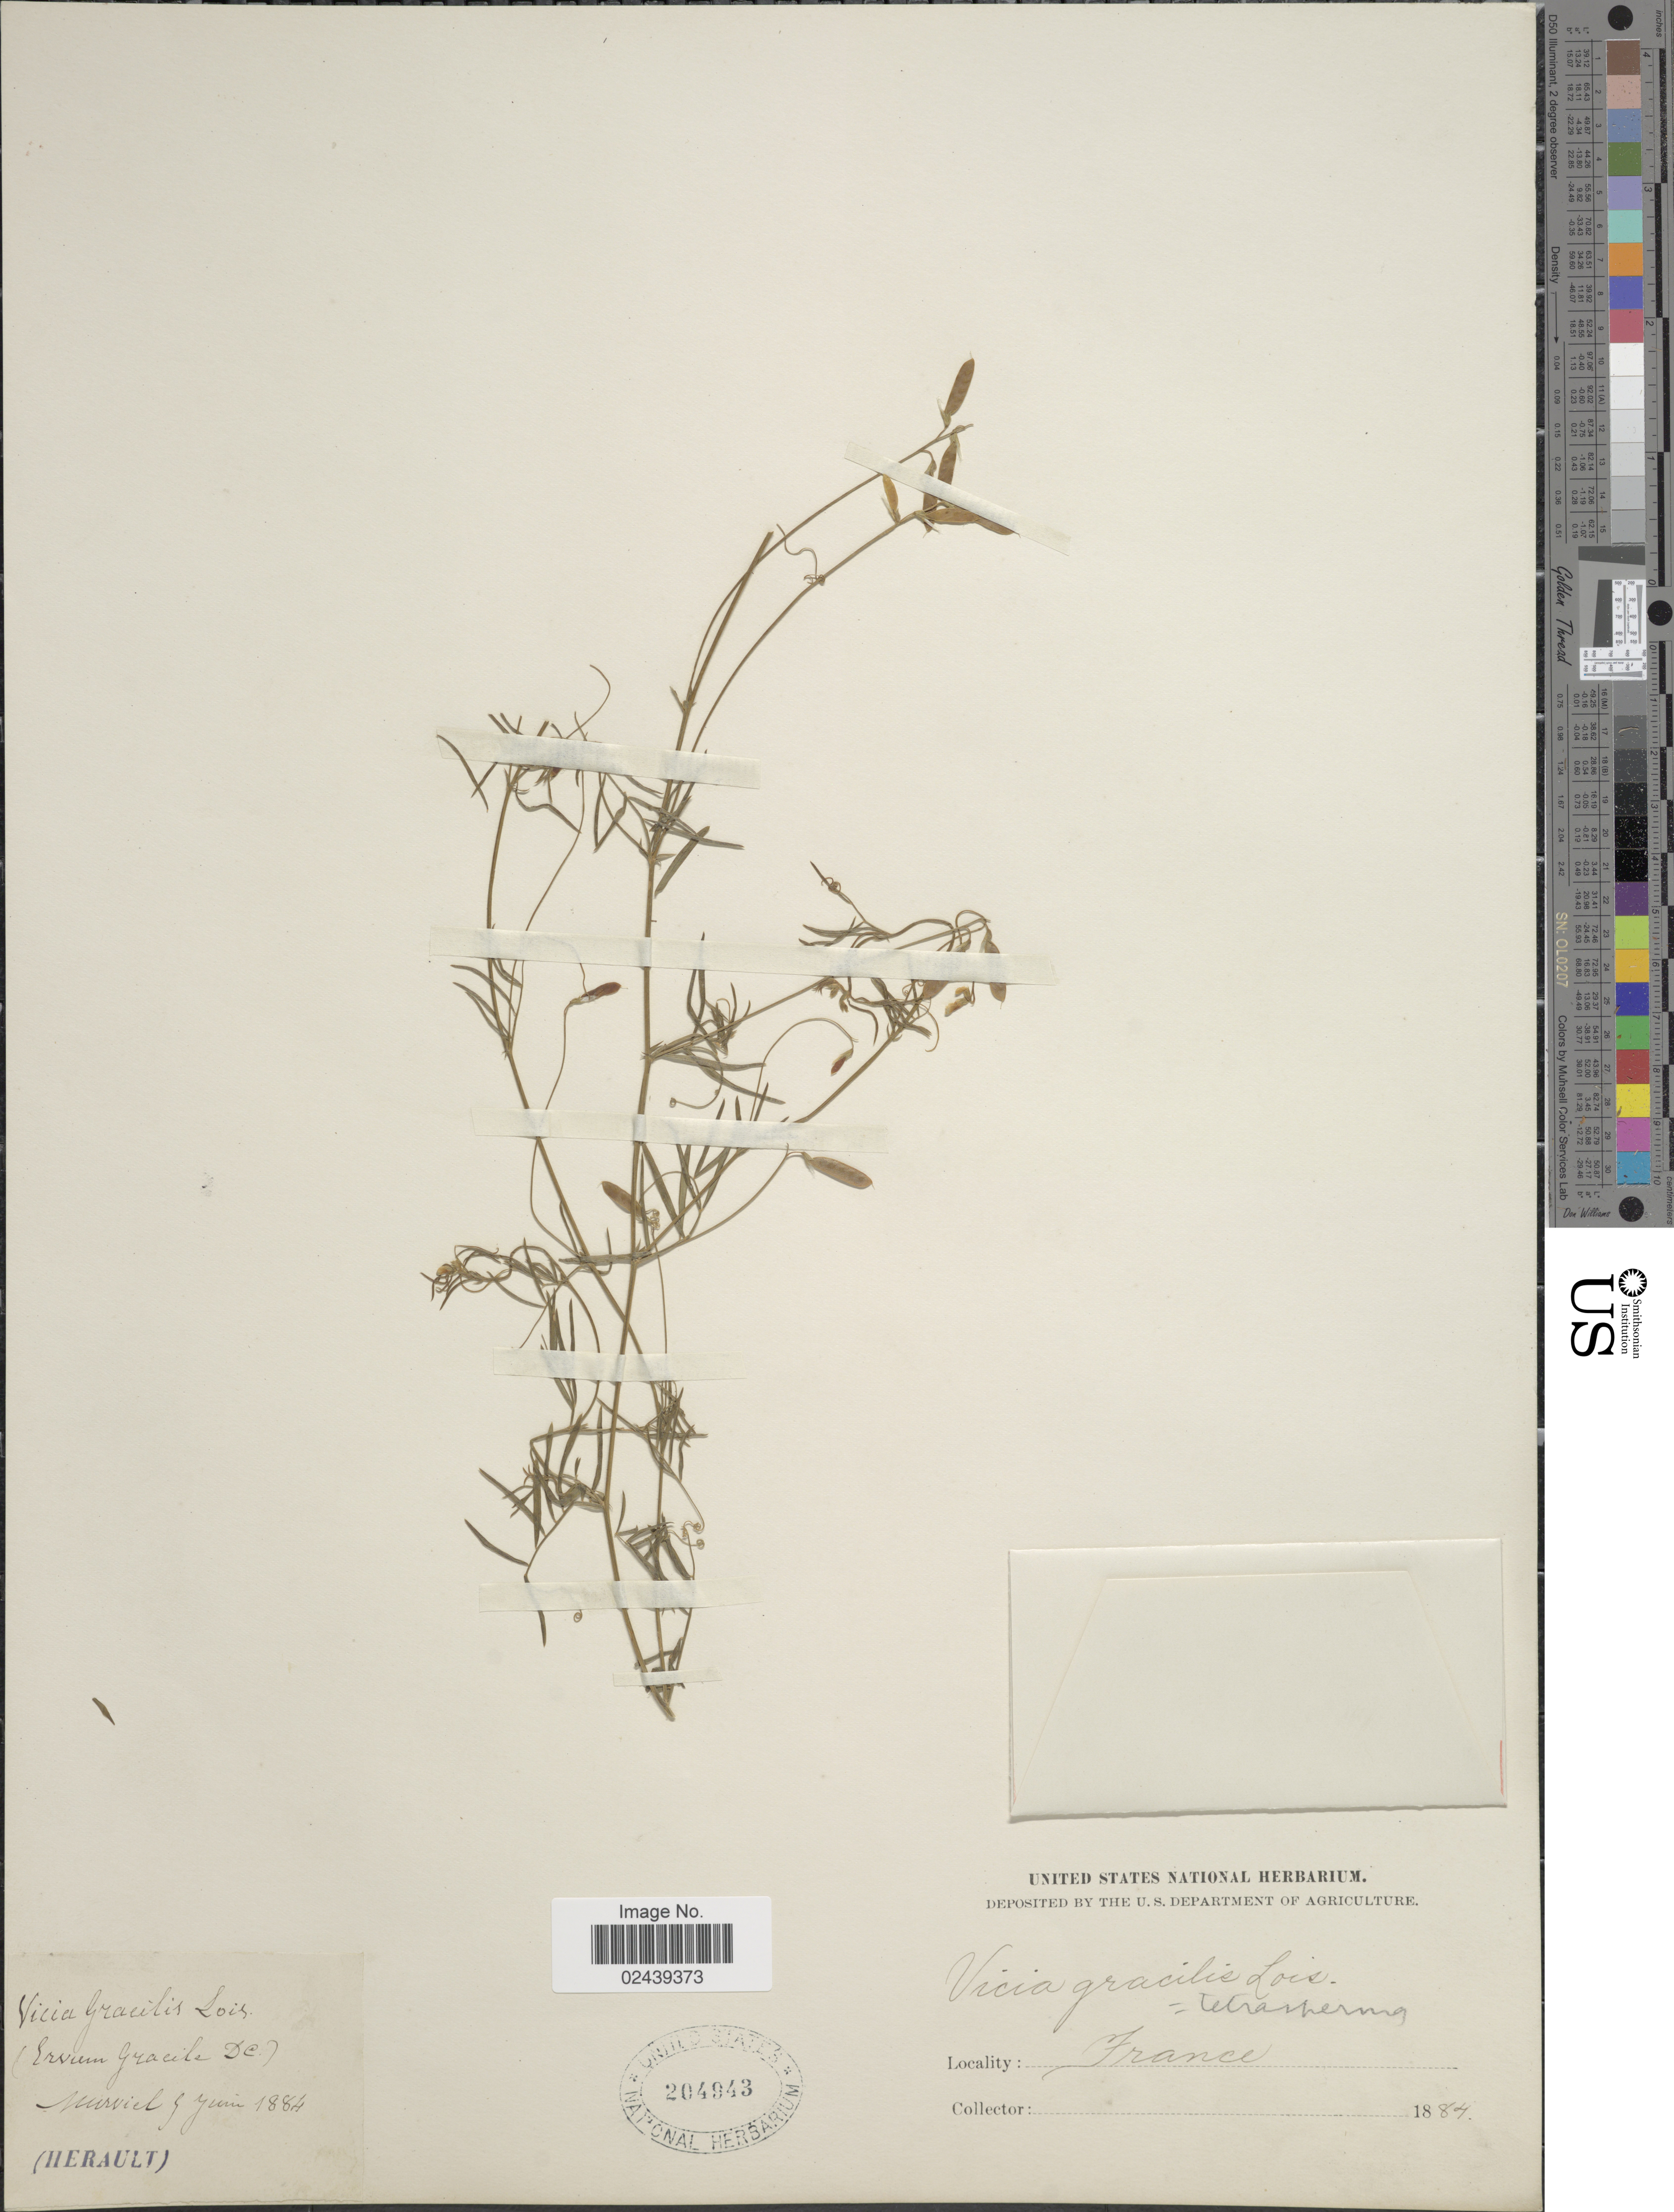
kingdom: Plantae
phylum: Tracheophyta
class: Magnoliopsida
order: Fabales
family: Fabaceae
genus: Vicia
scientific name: Vicia tetrasperma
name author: (L.) Schreb.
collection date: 1884-06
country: France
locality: Murviel [interpreted]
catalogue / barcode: US 204943